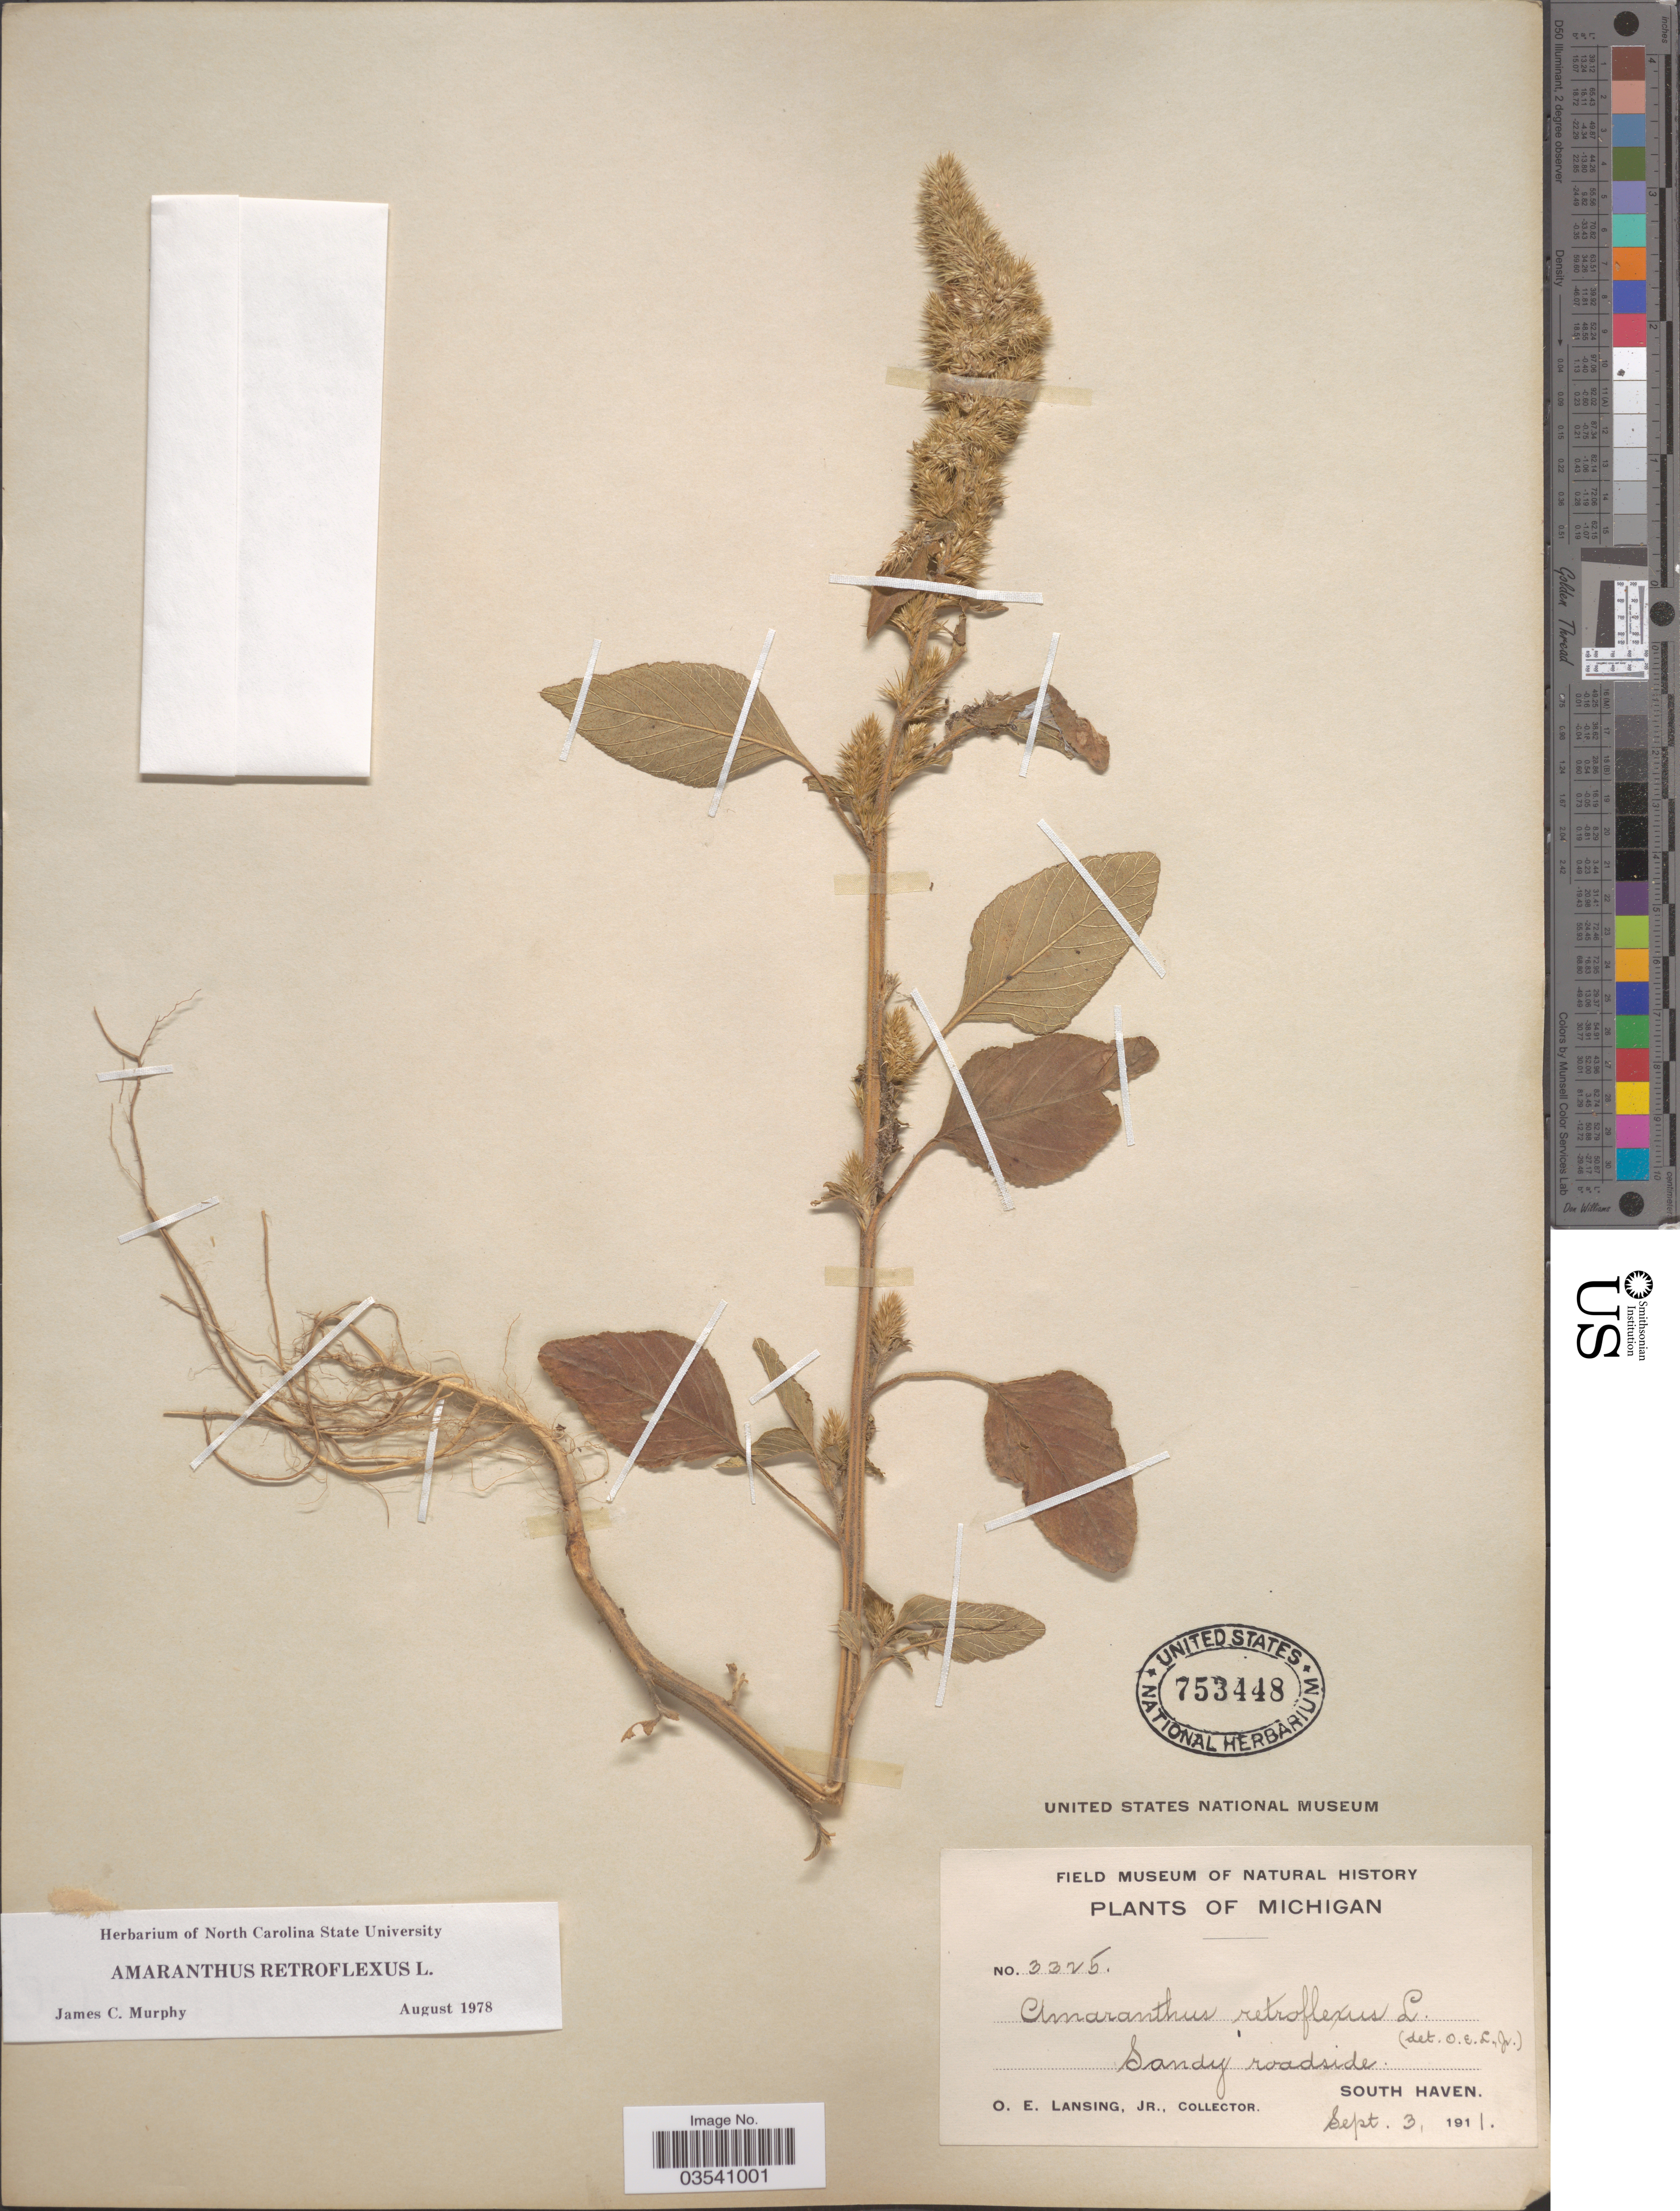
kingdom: Plantae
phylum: Tracheophyta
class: Magnoliopsida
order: Caryophyllales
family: Amaranthaceae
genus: Amaranthus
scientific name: Amaranthus retroflexus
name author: L.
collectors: O. Lansing Jr.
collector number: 3325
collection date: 1911-09-03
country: United States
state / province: Michigan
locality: South Haven.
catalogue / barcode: US 753448